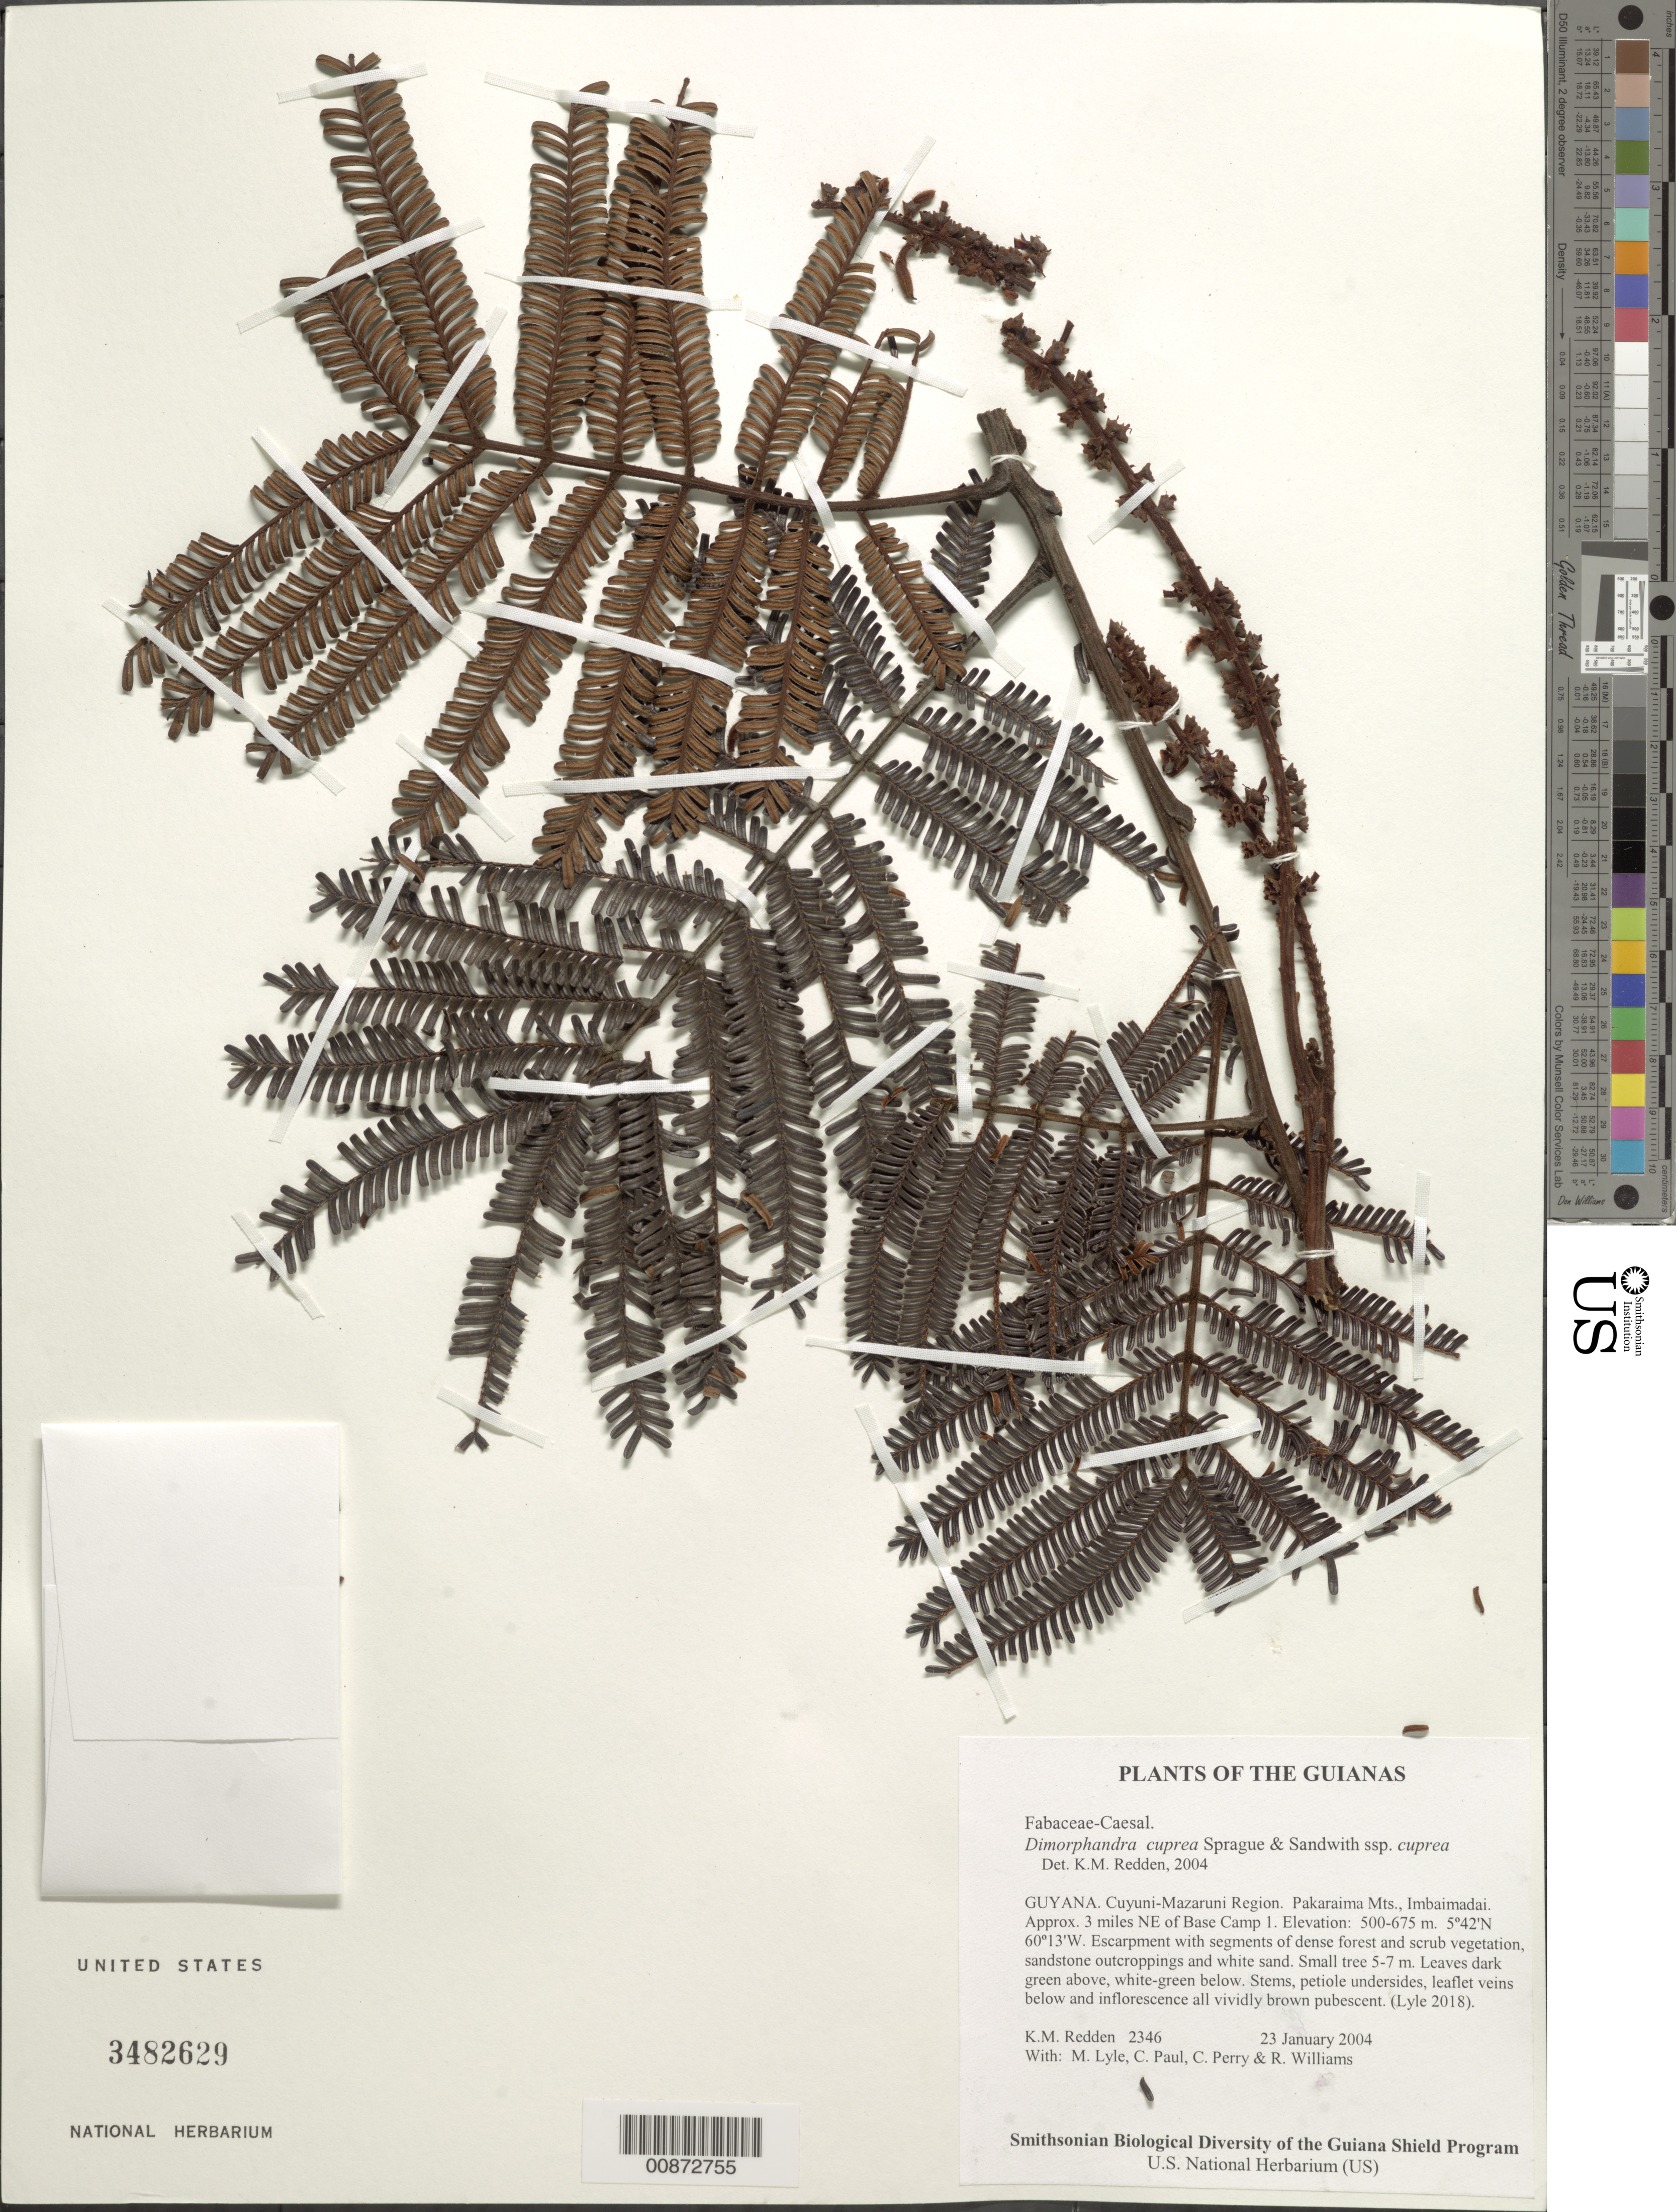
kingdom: Plantae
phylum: Tracheophyta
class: Magnoliopsida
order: Fabales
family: Fabaceae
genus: Dimorphandra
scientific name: Dimorphandra cuprea subsp. cuprea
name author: Sprague & Sandwith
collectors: K. M. Redden, M. Lyle, C. Paul, C. Perry & R. Williams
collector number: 2346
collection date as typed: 23 January 2004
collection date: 2004-01-23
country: Guyana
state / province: Cuyuni-Mazaruni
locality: Pakaraima Mts., Imbaimadai. Approx. 3 miles NE of Base Camp 1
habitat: Escarpment with segments of dense forest and scrub vegetation, sandstone outcroppings and white sand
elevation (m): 500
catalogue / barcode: US 3482629